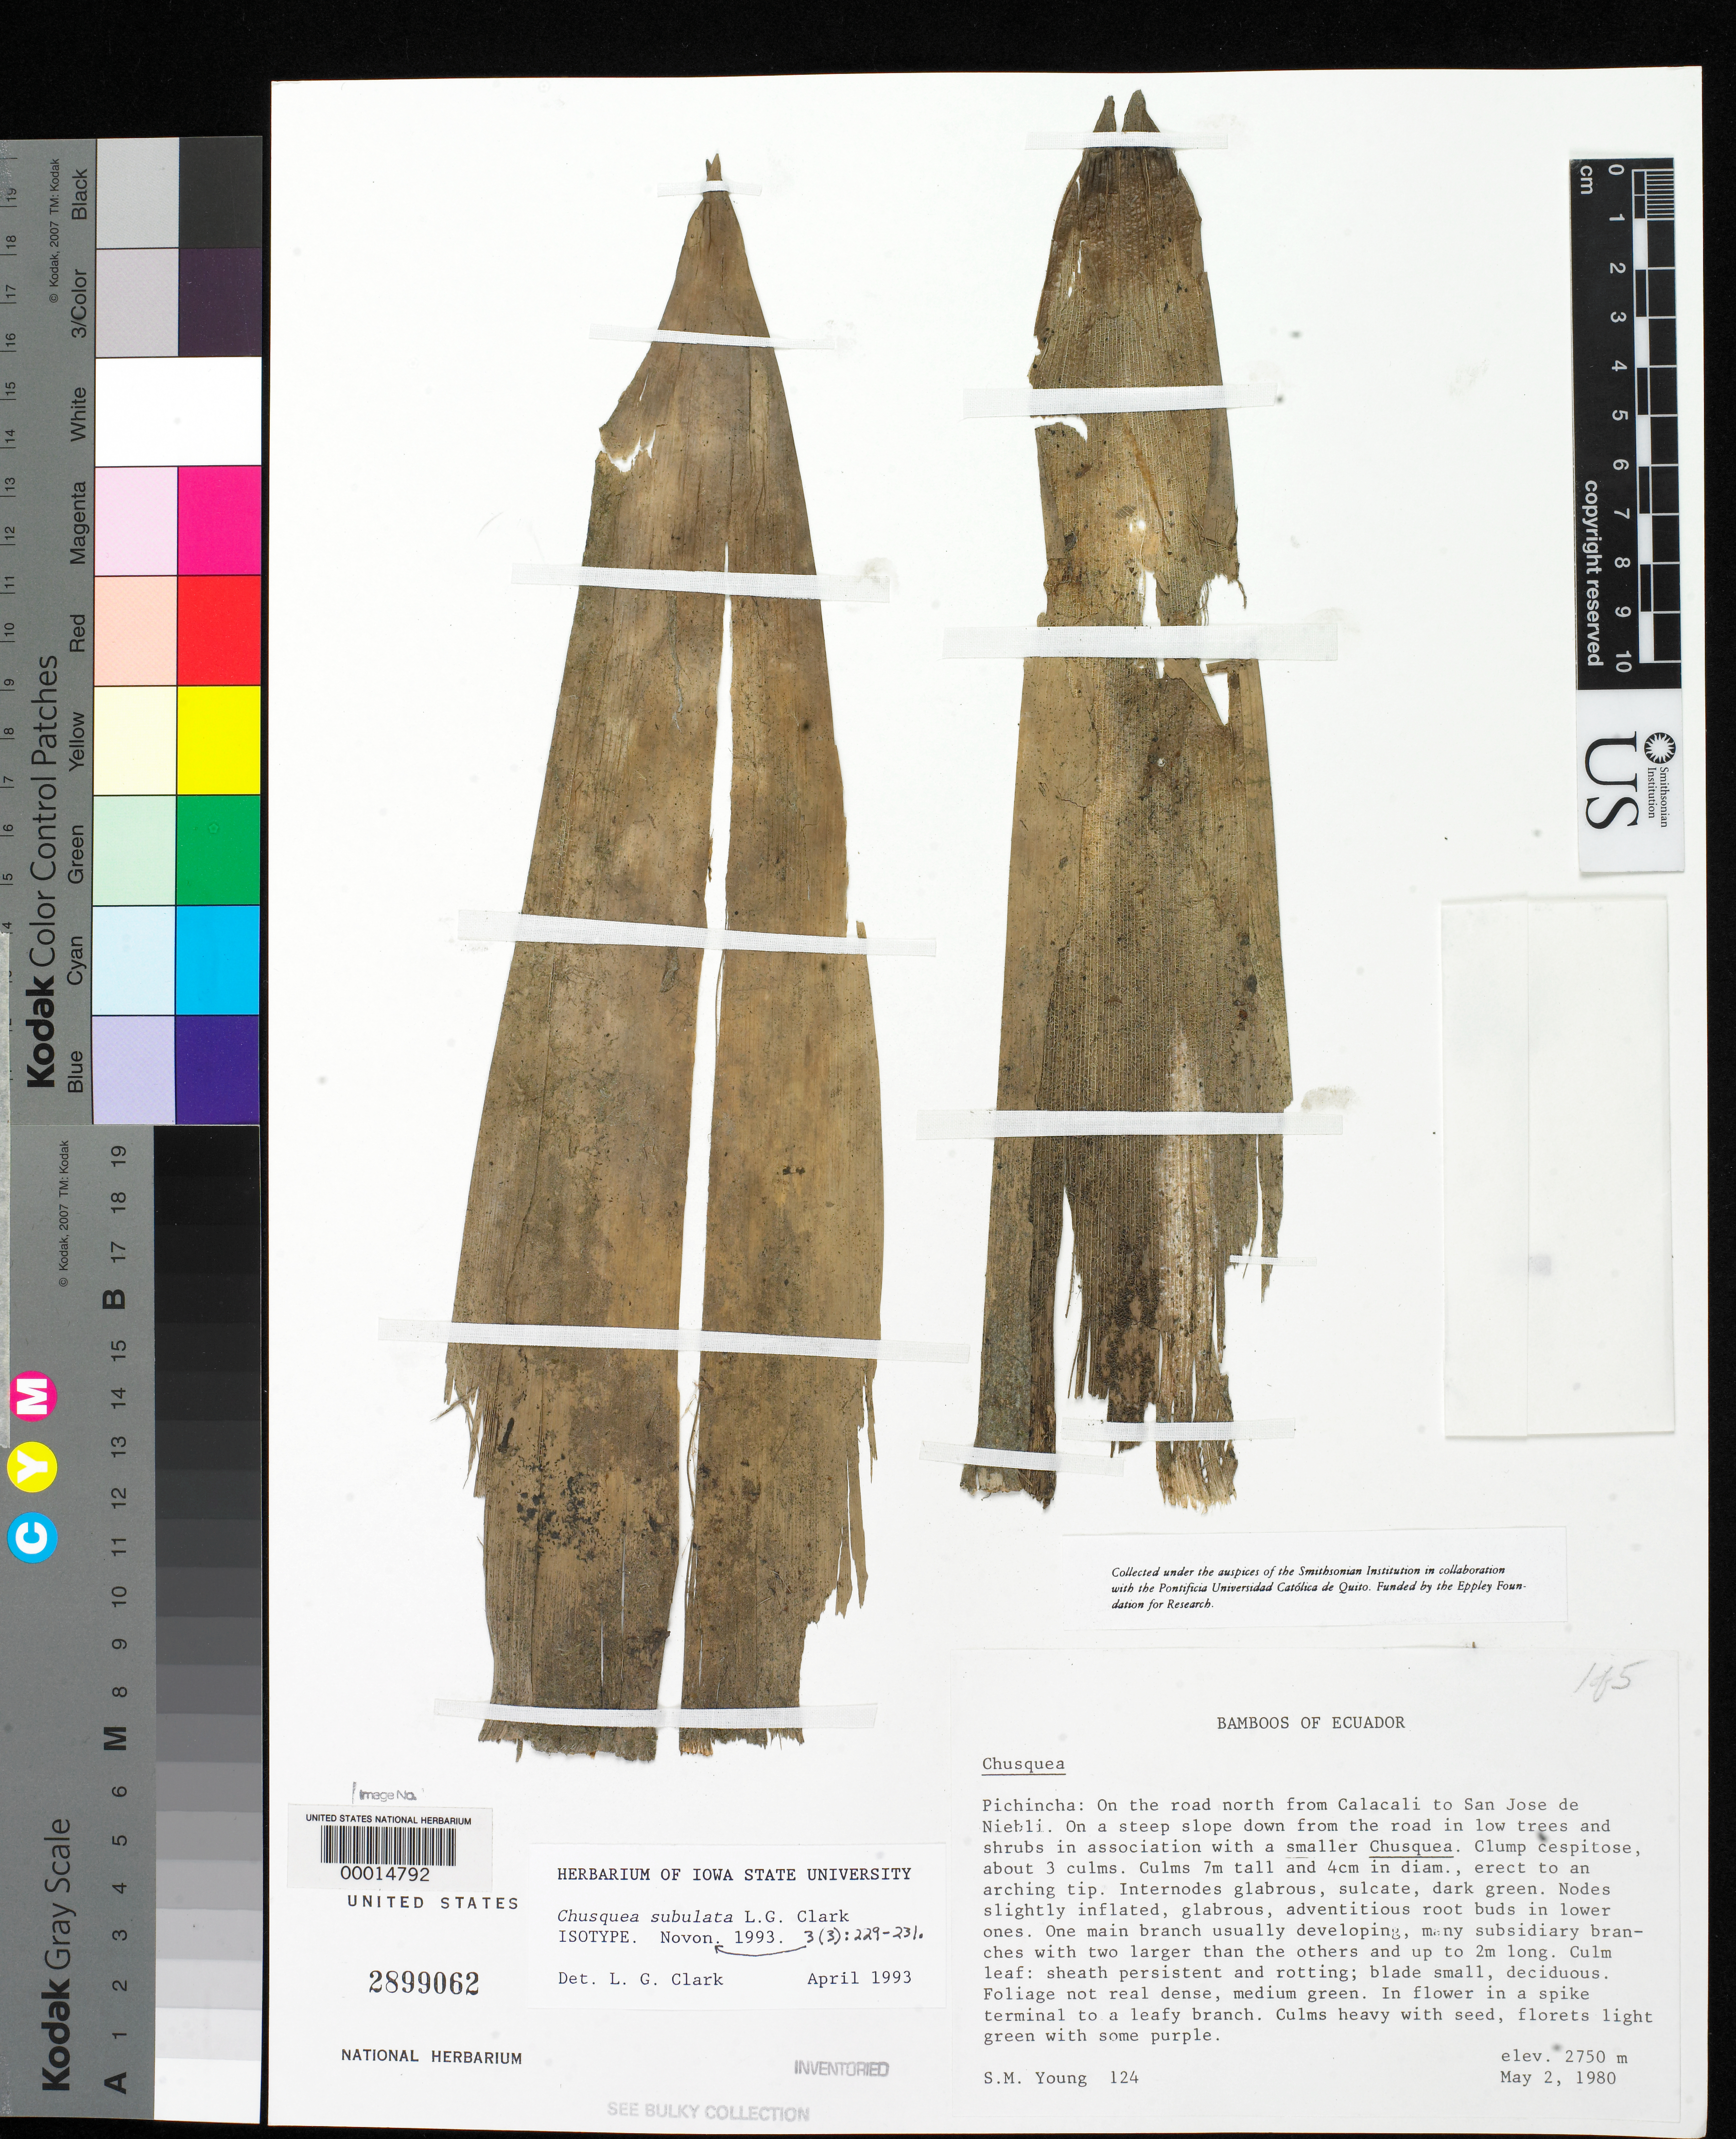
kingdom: Plantae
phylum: Tracheophyta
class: Liliopsida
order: Poales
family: Poaceae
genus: Chusquea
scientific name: Chusquea subulata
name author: L.G. Clark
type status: Isotype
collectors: S. Young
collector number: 124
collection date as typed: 02 May 1980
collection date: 1980-05-02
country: Ecuador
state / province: Pichincha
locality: Road north from CalaCali to San Jose de Niebli.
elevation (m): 2750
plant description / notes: Additional type material filed separately with bulky bamboos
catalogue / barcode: US 2899062